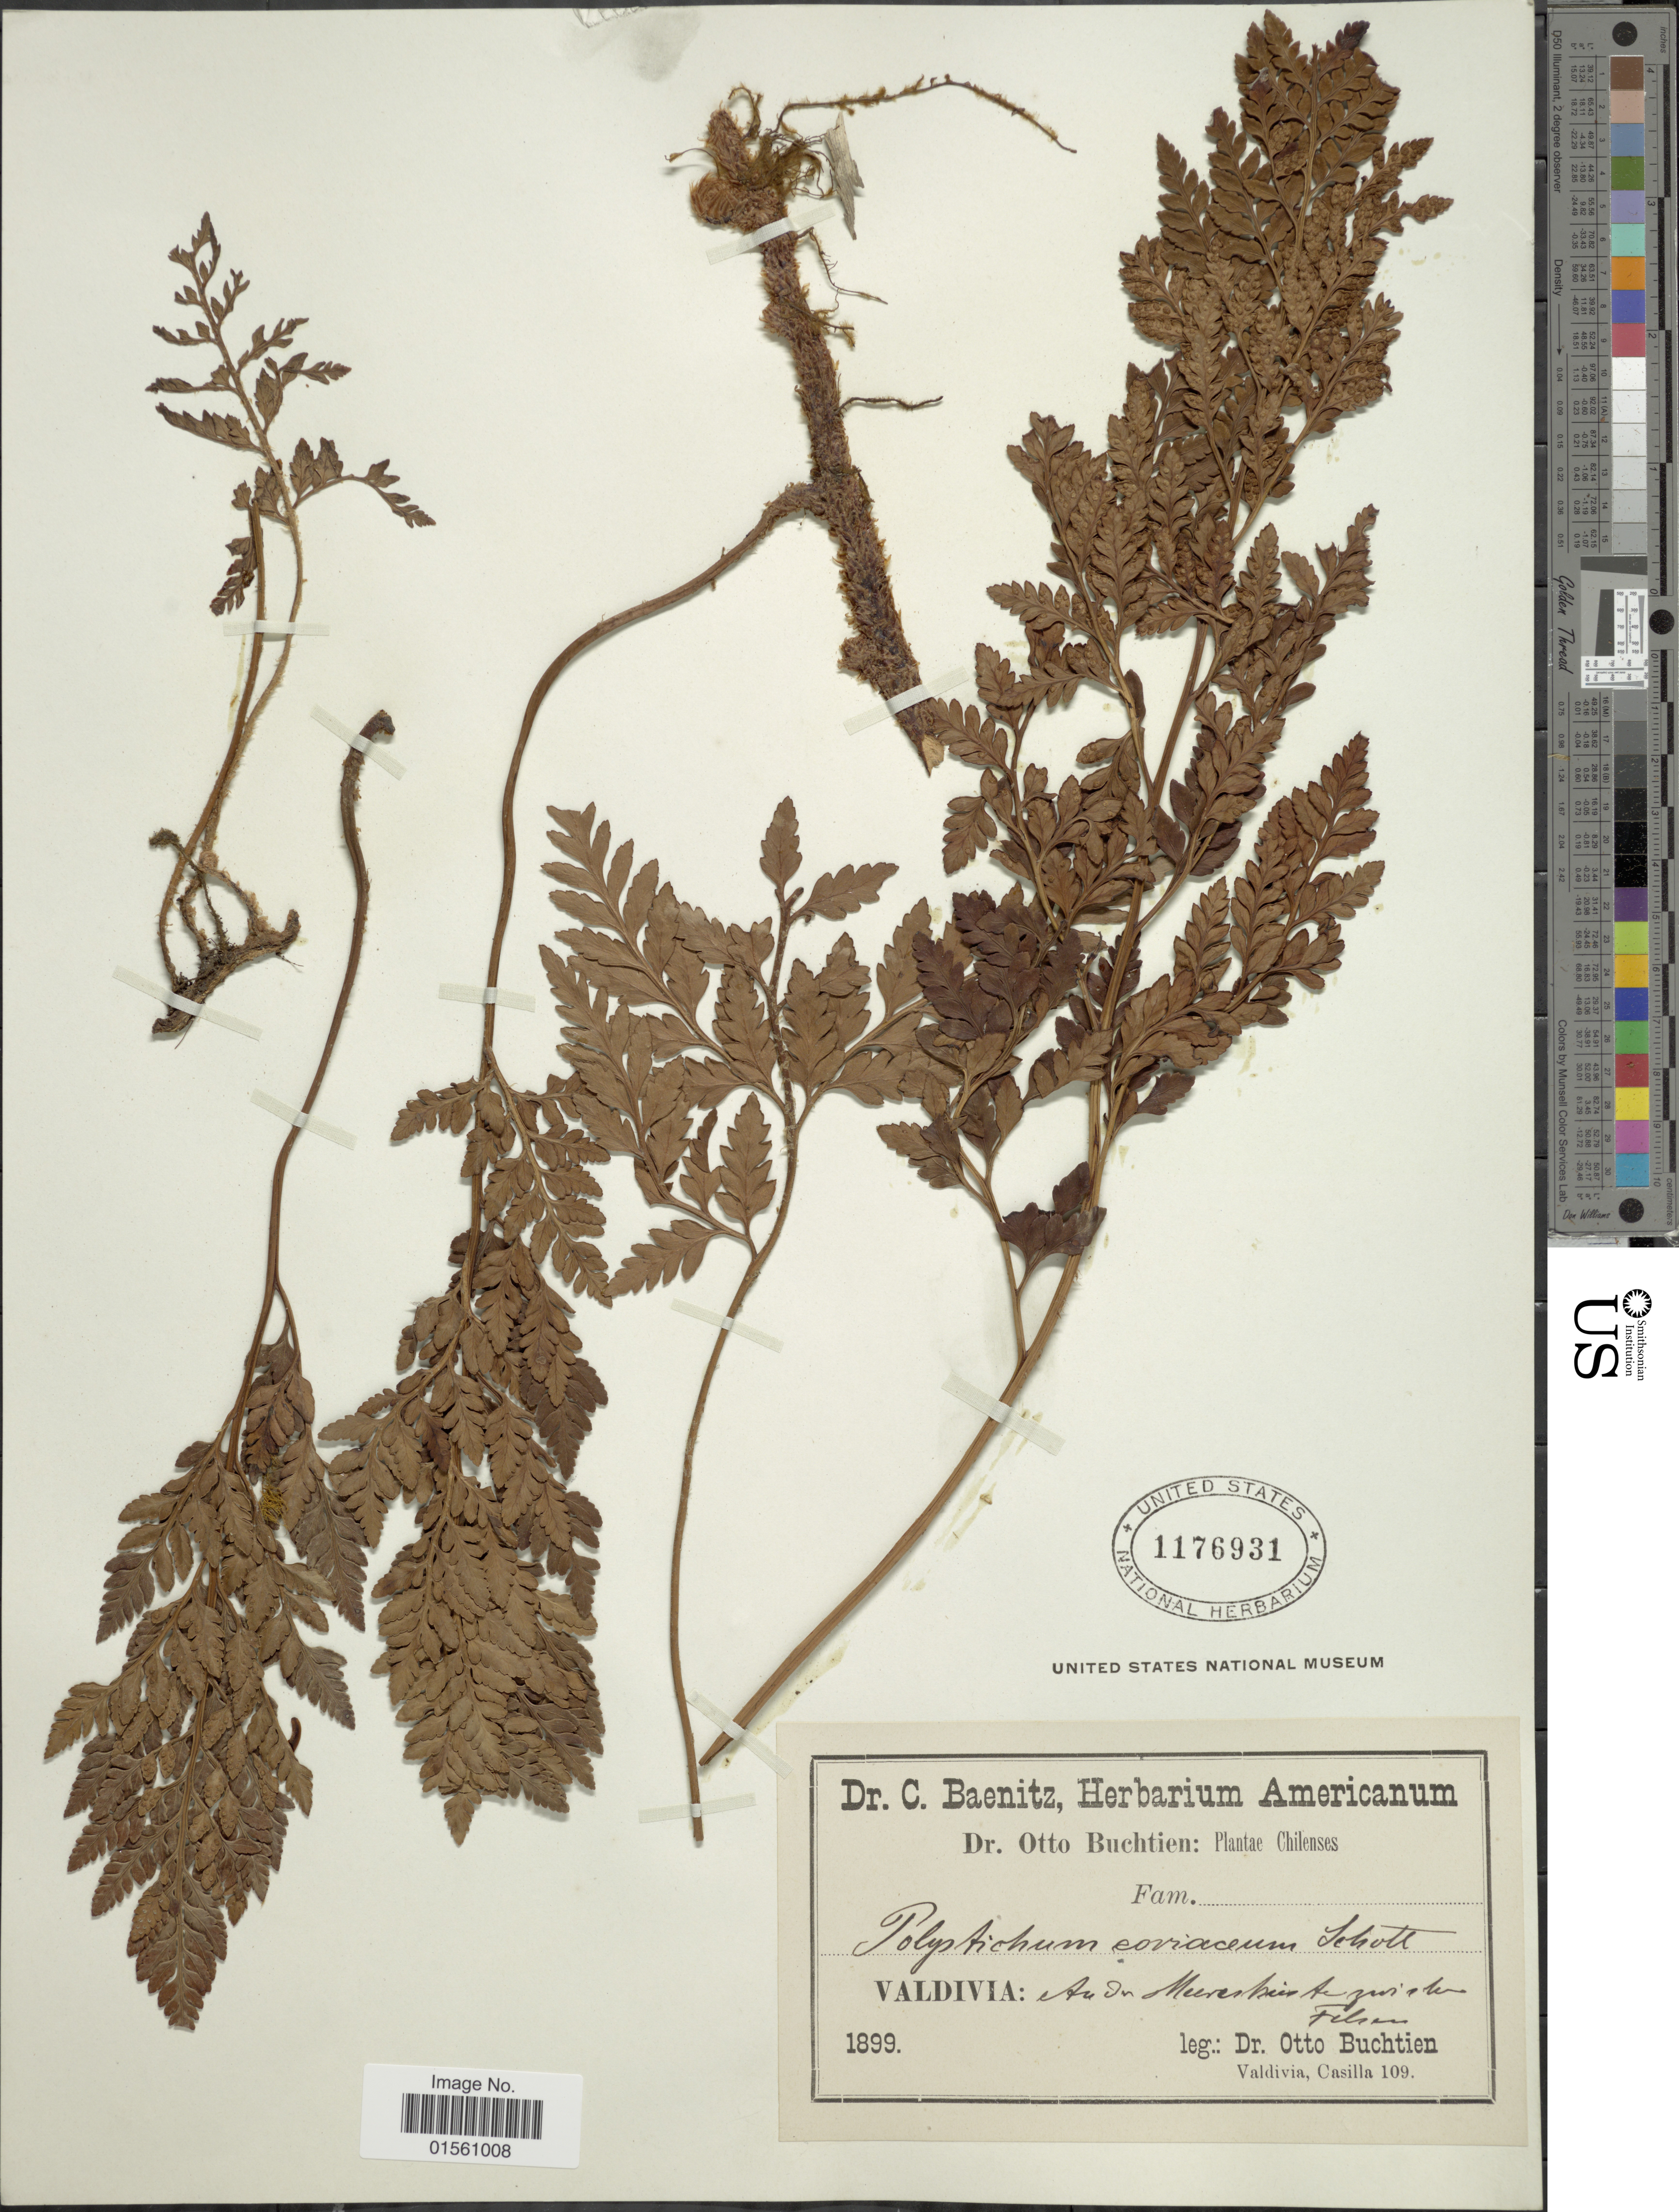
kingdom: Plantae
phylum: Tracheophyta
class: Polypodiopsida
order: Polypodiales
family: Dryopteridaceae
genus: Rumohra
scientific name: Rumohra adiantiformis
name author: (G. Forst.) Ching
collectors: O. Buchtien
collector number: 109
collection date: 1899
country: Chile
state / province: Los Ríos (XIV)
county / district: Valdivia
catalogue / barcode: US 1176931